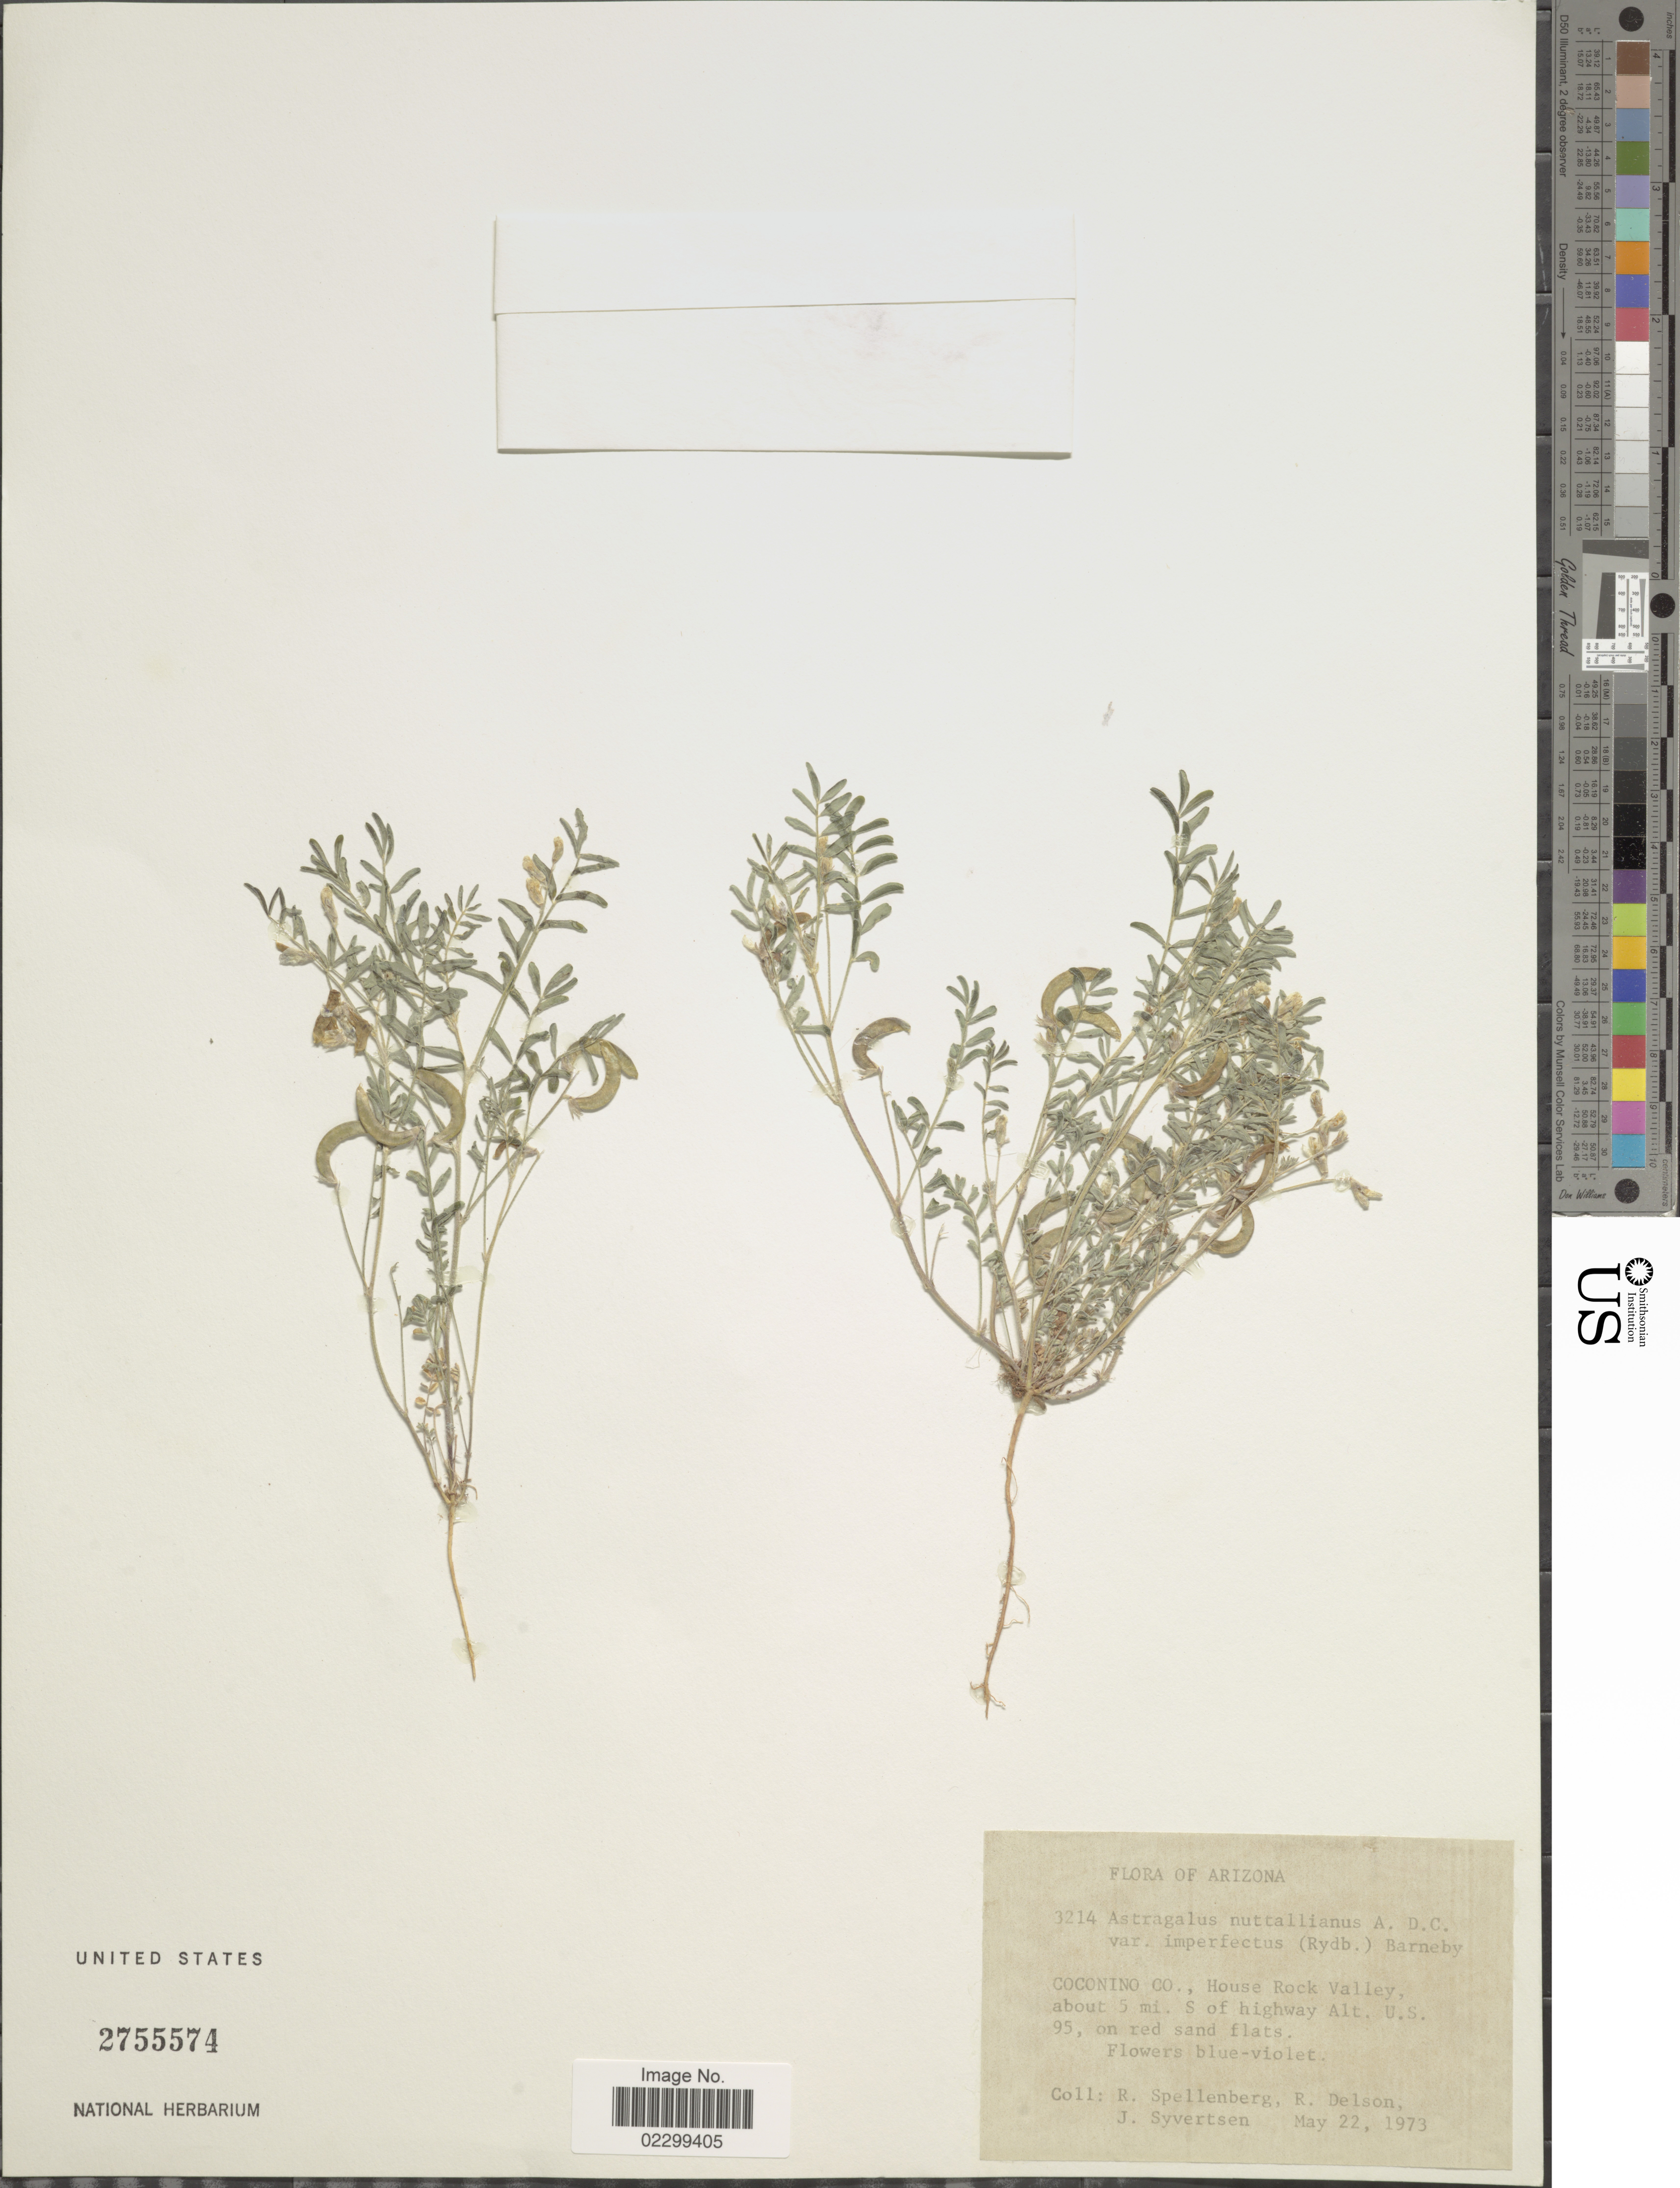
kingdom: Plantae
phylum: Tracheophyta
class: Magnoliopsida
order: Fabales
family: Fabaceae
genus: Astragalus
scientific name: Astragalus nuttallianus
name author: DC.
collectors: R. Spellenberg, R. Delson & J. Syvertsen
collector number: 3214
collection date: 1973-05-22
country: United States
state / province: Arizona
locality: Coconino Co.: House Rock Valley, about 5 mi. S of highway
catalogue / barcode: US 2755574